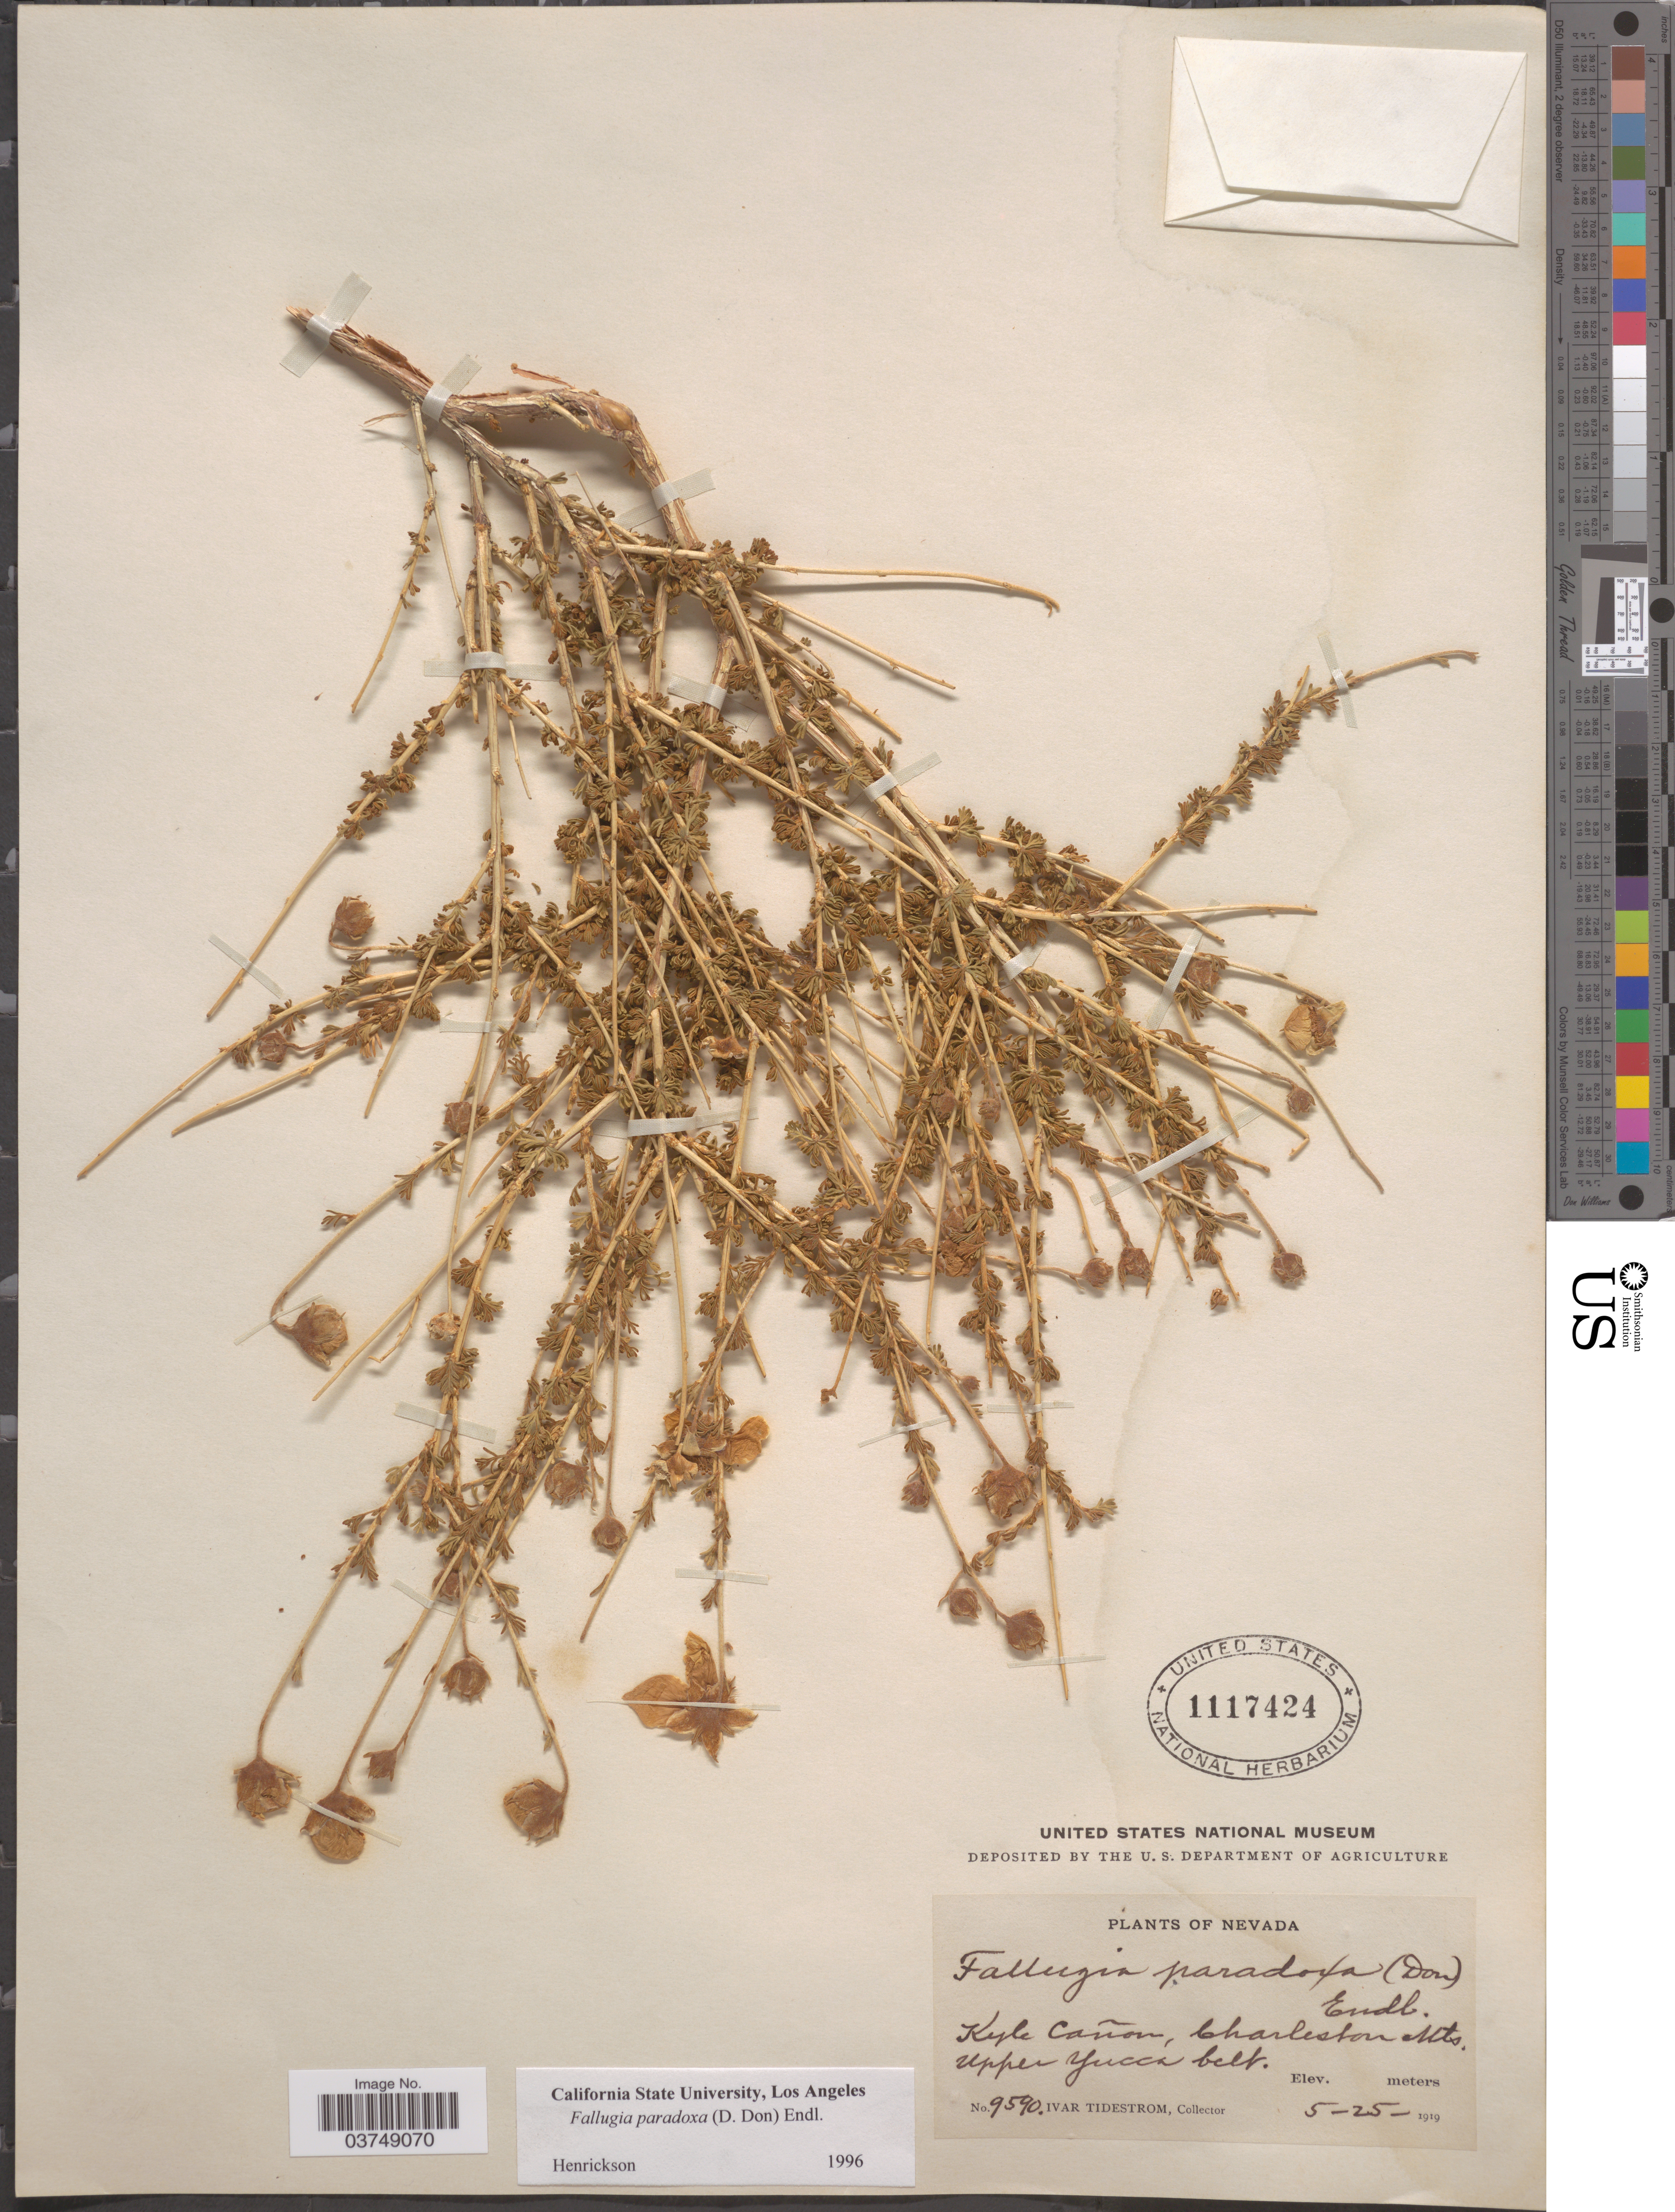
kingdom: Plantae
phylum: Tracheophyta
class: Magnoliopsida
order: Rosales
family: Rosaceae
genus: Fallugia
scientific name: Fallugia paradoxa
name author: (D. Don ex Tilloch & T. Taylor) Endl. ex Torr.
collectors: I. F. Tidestrom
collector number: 9590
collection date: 1919-05-25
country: United States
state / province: Nevada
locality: Kyle Cañon, Charleston Mts. Upper Yucca belt.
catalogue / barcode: US 1117424